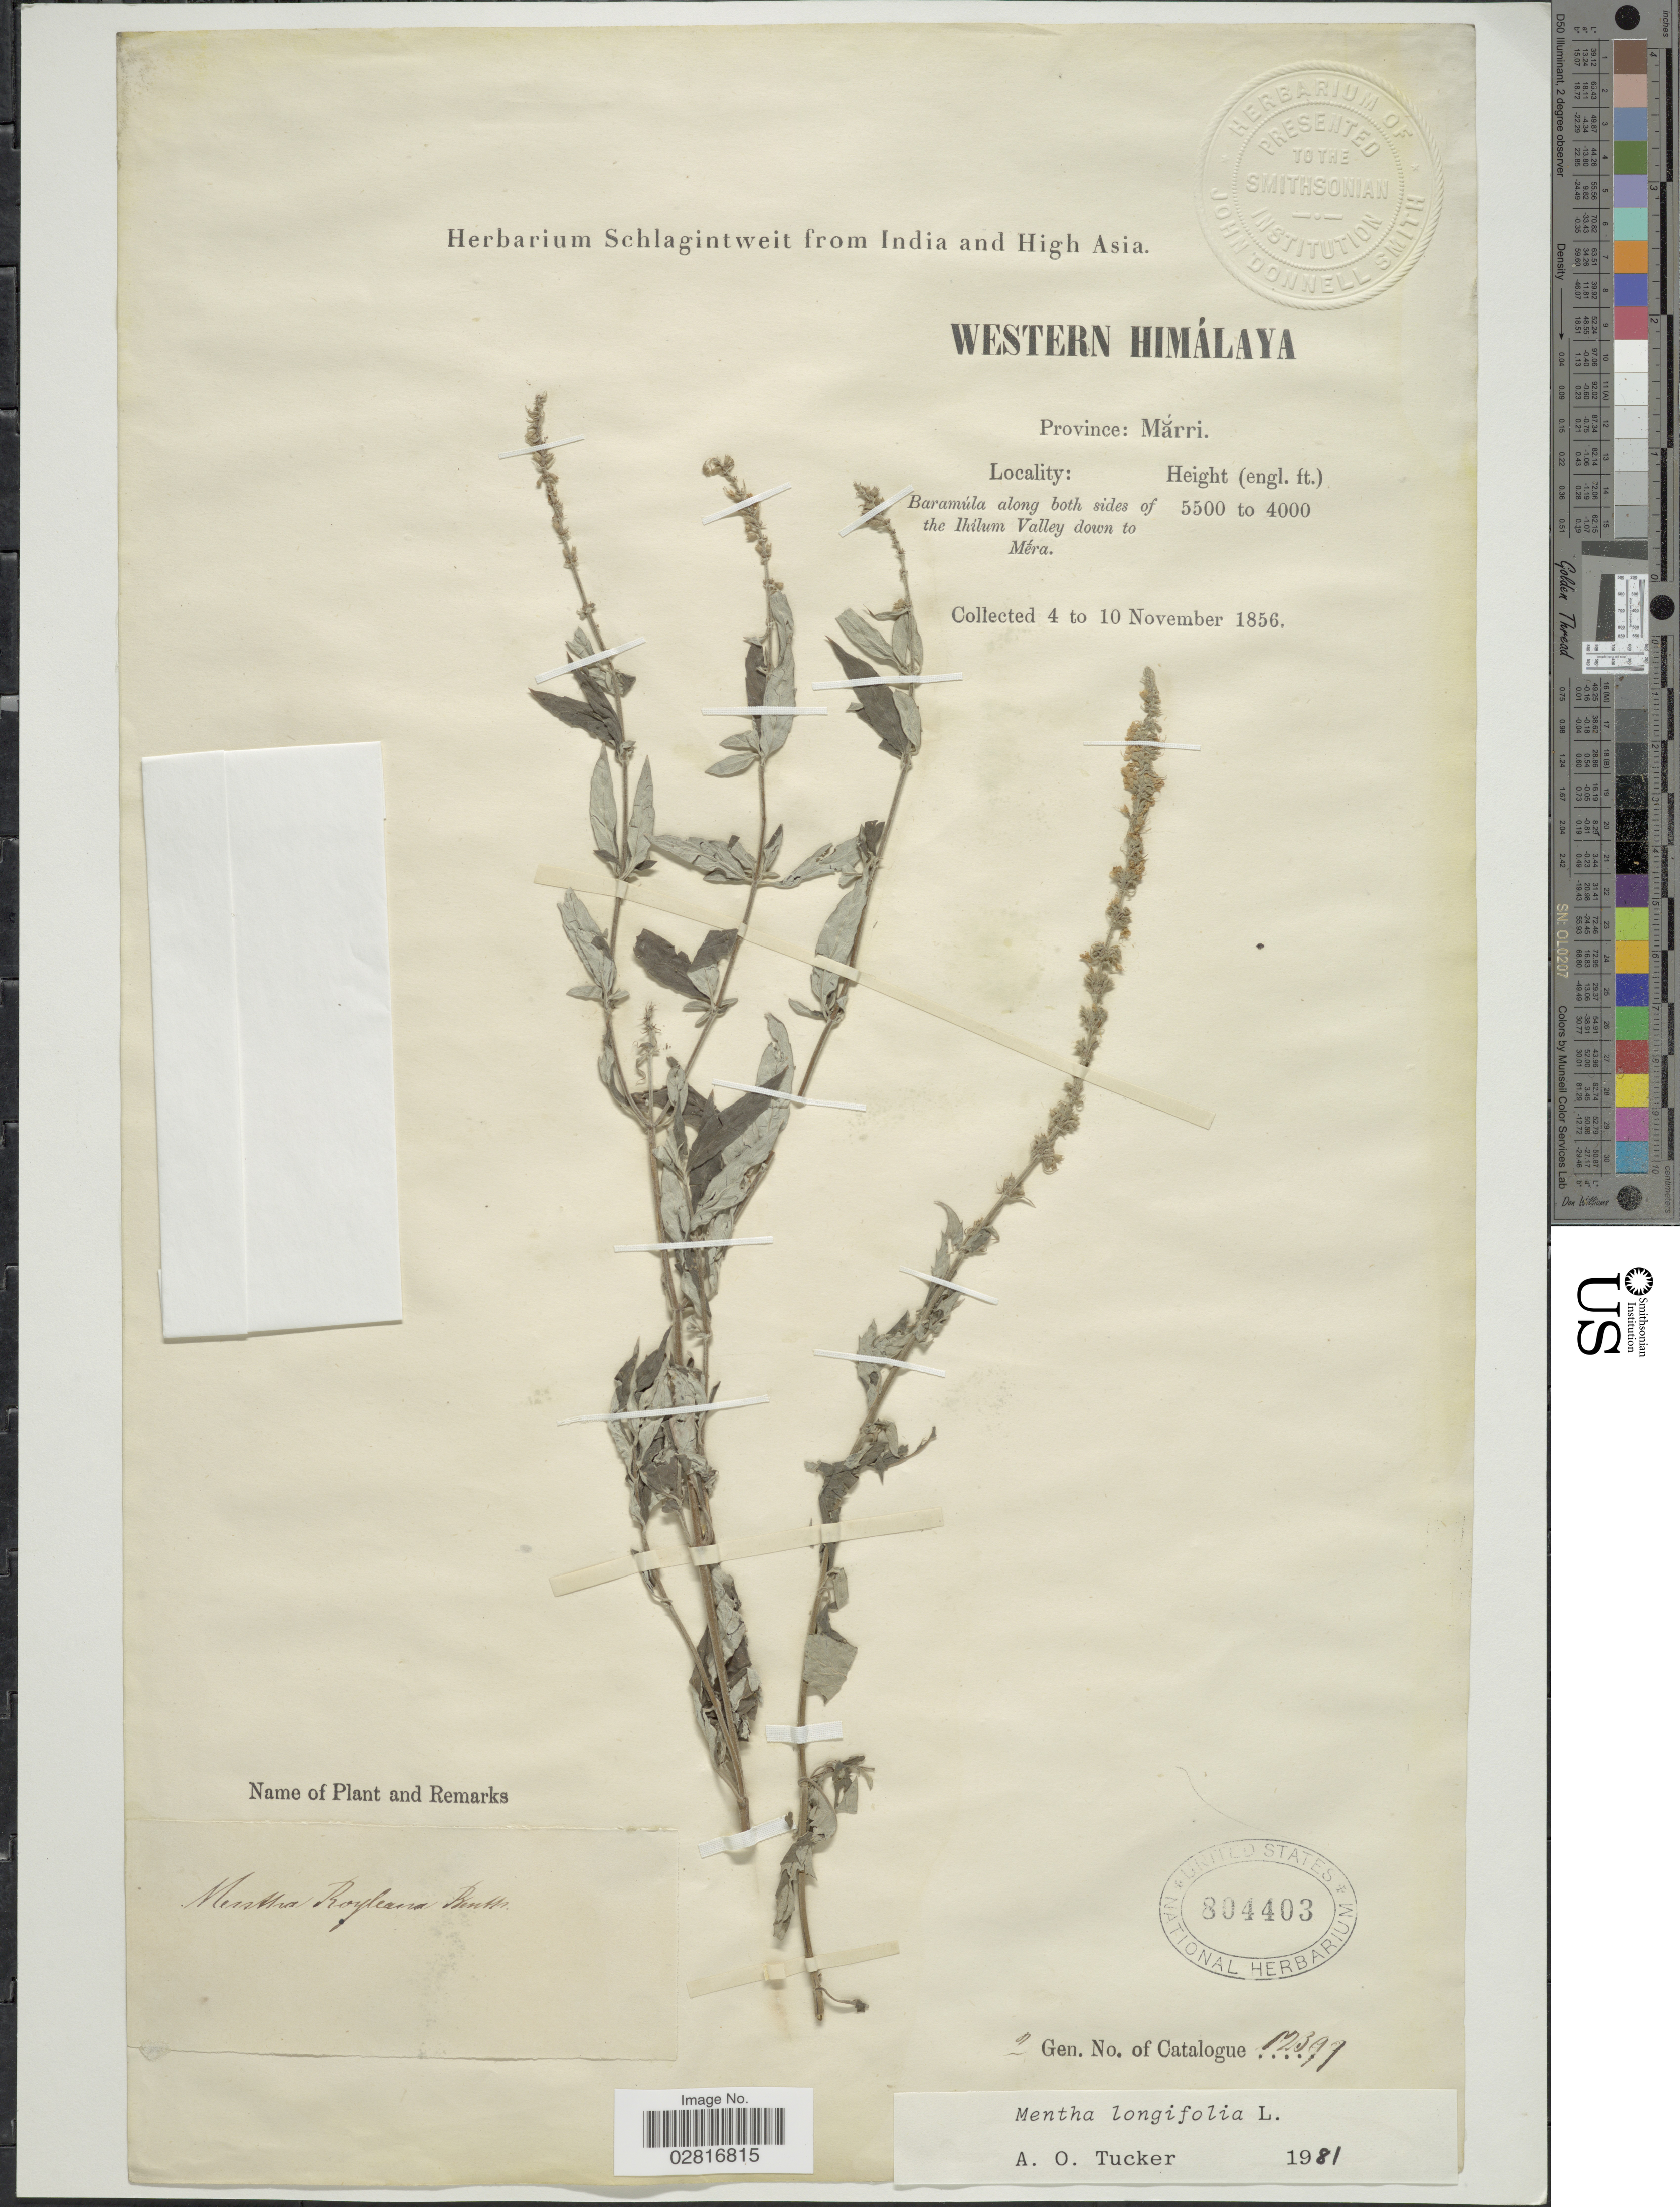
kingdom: Plantae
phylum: Tracheophyta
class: Magnoliopsida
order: Lamiales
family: Lamiaceae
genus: Mentha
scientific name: Mentha longifolia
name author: (L.) L.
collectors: ex herb. Schlagintweit from India and High Asia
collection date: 1856-11-04/1856-11-10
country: India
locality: Western Himálaya, Province: Mârri, Baramúla along both sides of the Ihílum Valley down to Méra.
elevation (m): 1219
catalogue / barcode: US 804403